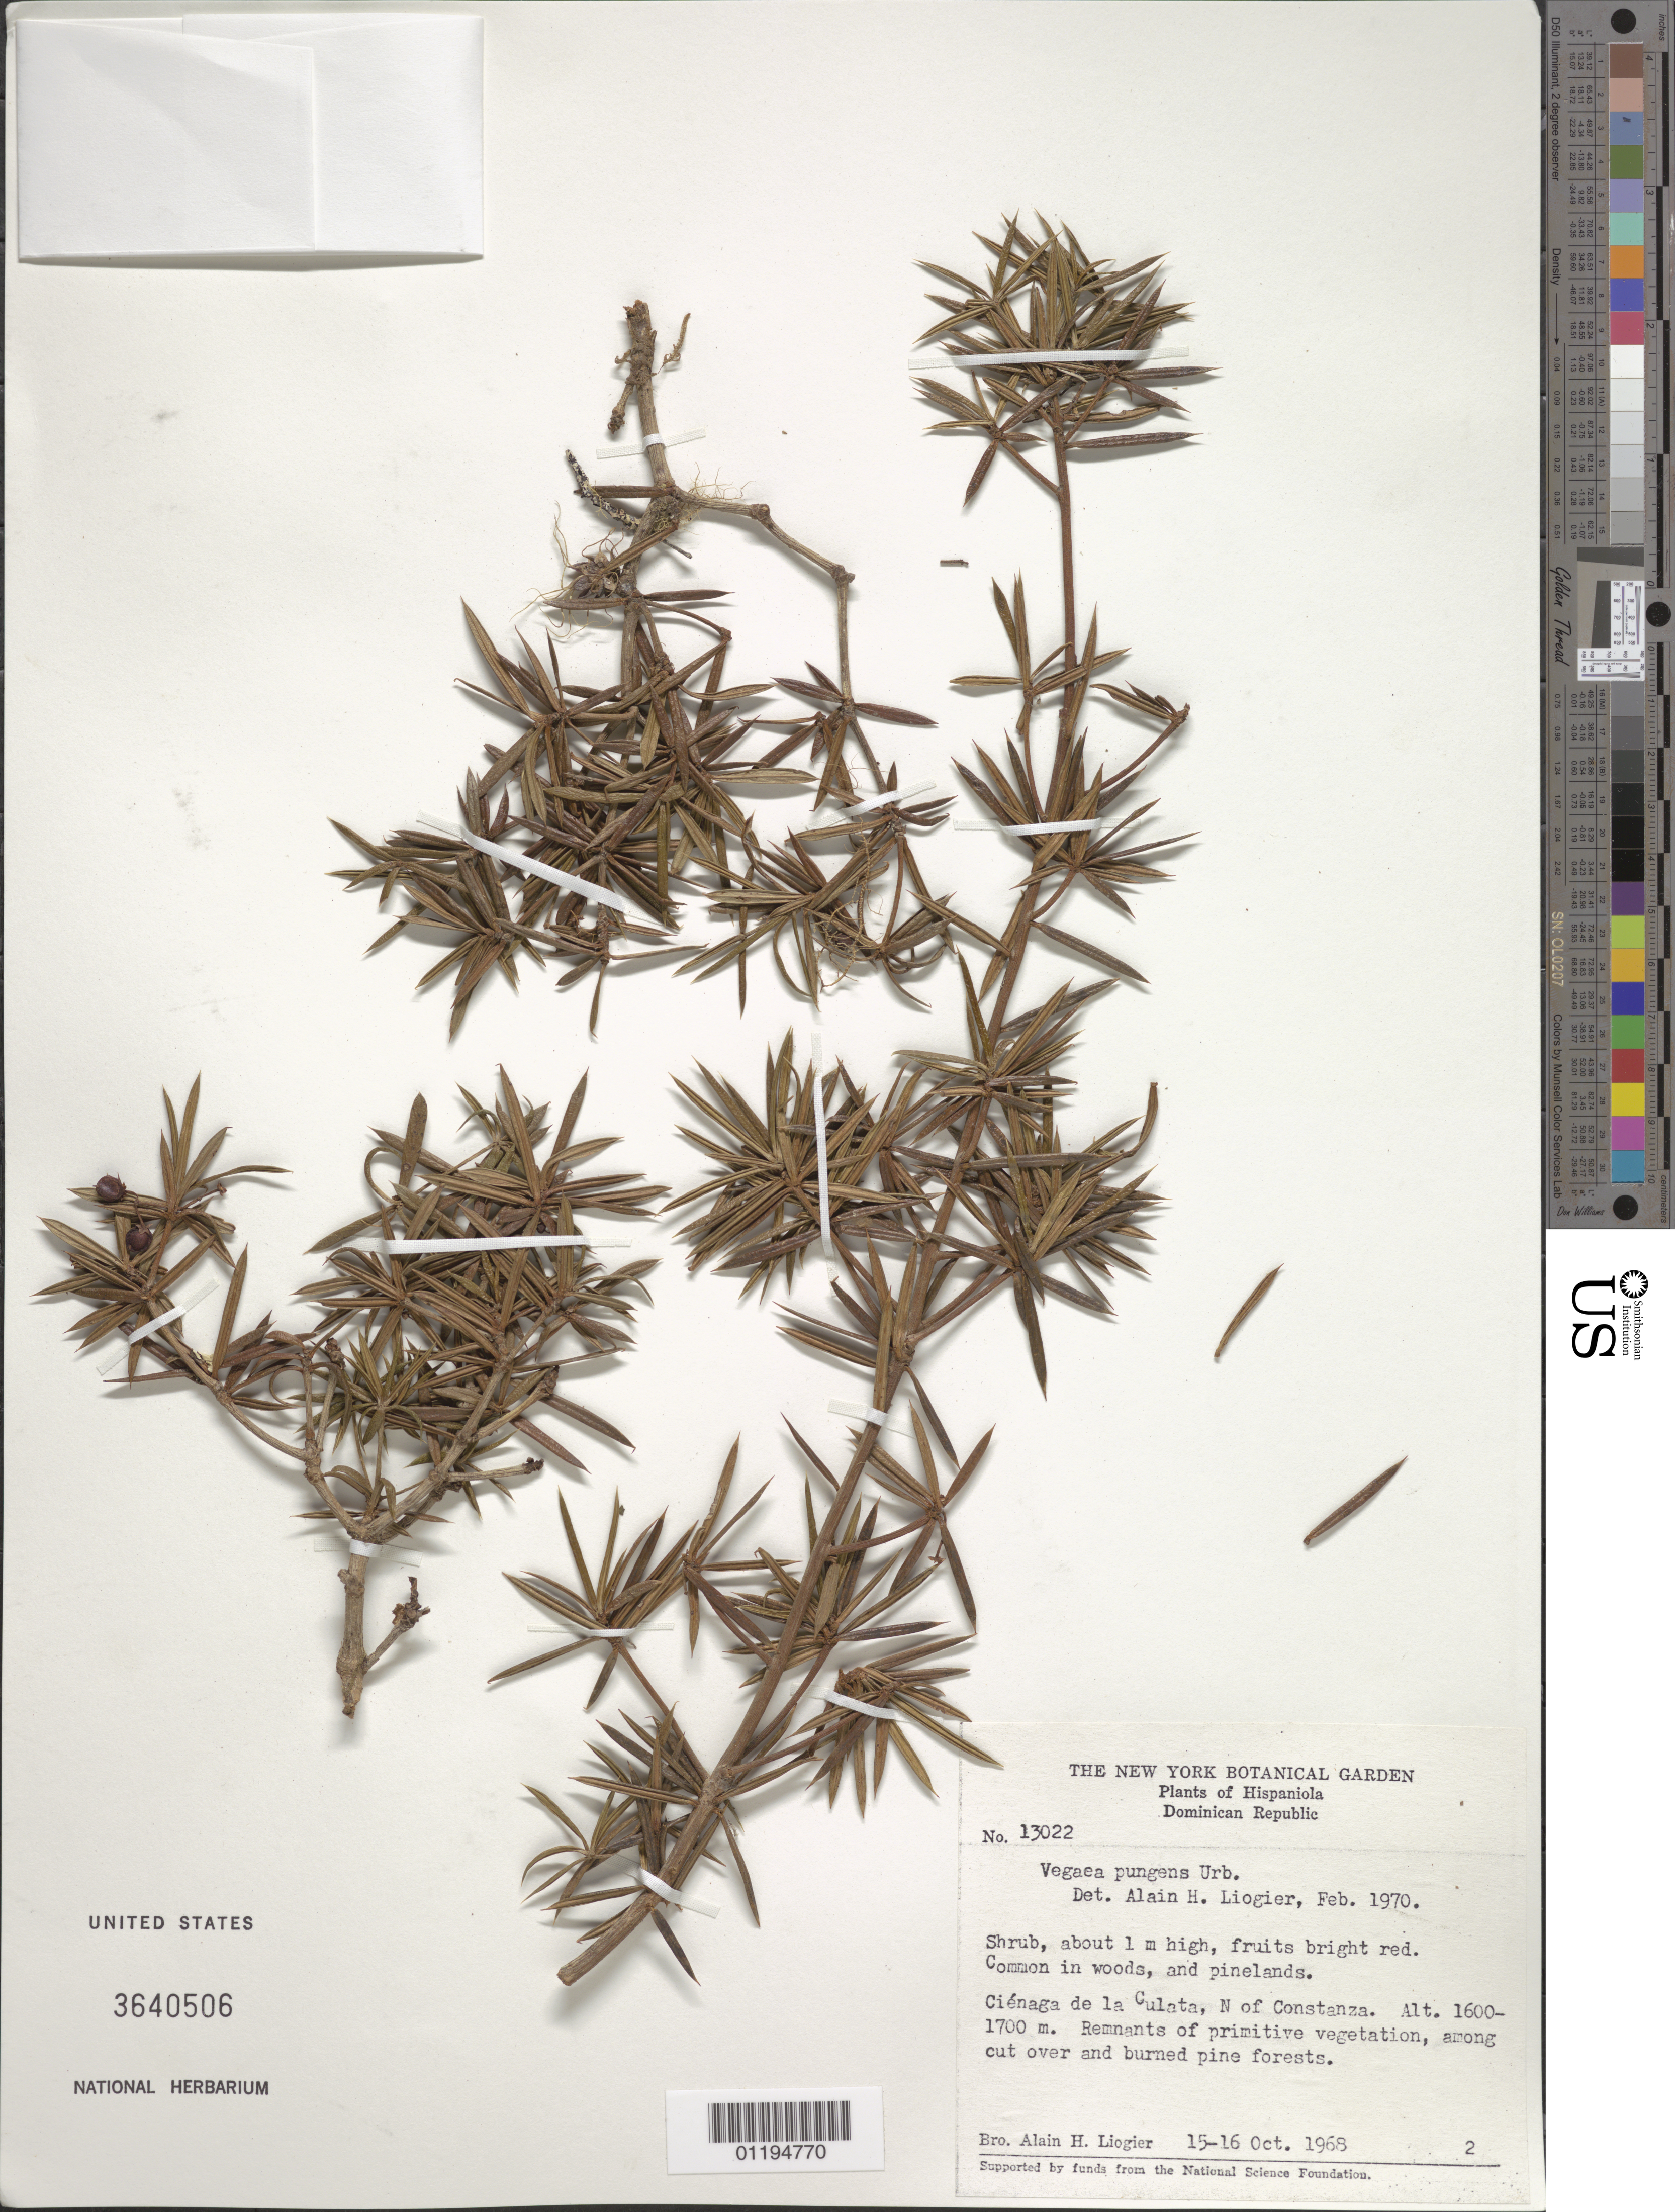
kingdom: Plantae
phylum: Tracheophyta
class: Magnoliopsida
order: Ericales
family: Primulaceae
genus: Vegaea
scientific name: Vegaea pungens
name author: Urb.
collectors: A. H. Liogier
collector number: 13022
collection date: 1968-10-15/1968-10-16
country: Dominican Republic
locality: N of Constanza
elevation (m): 1700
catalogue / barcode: US 3640506